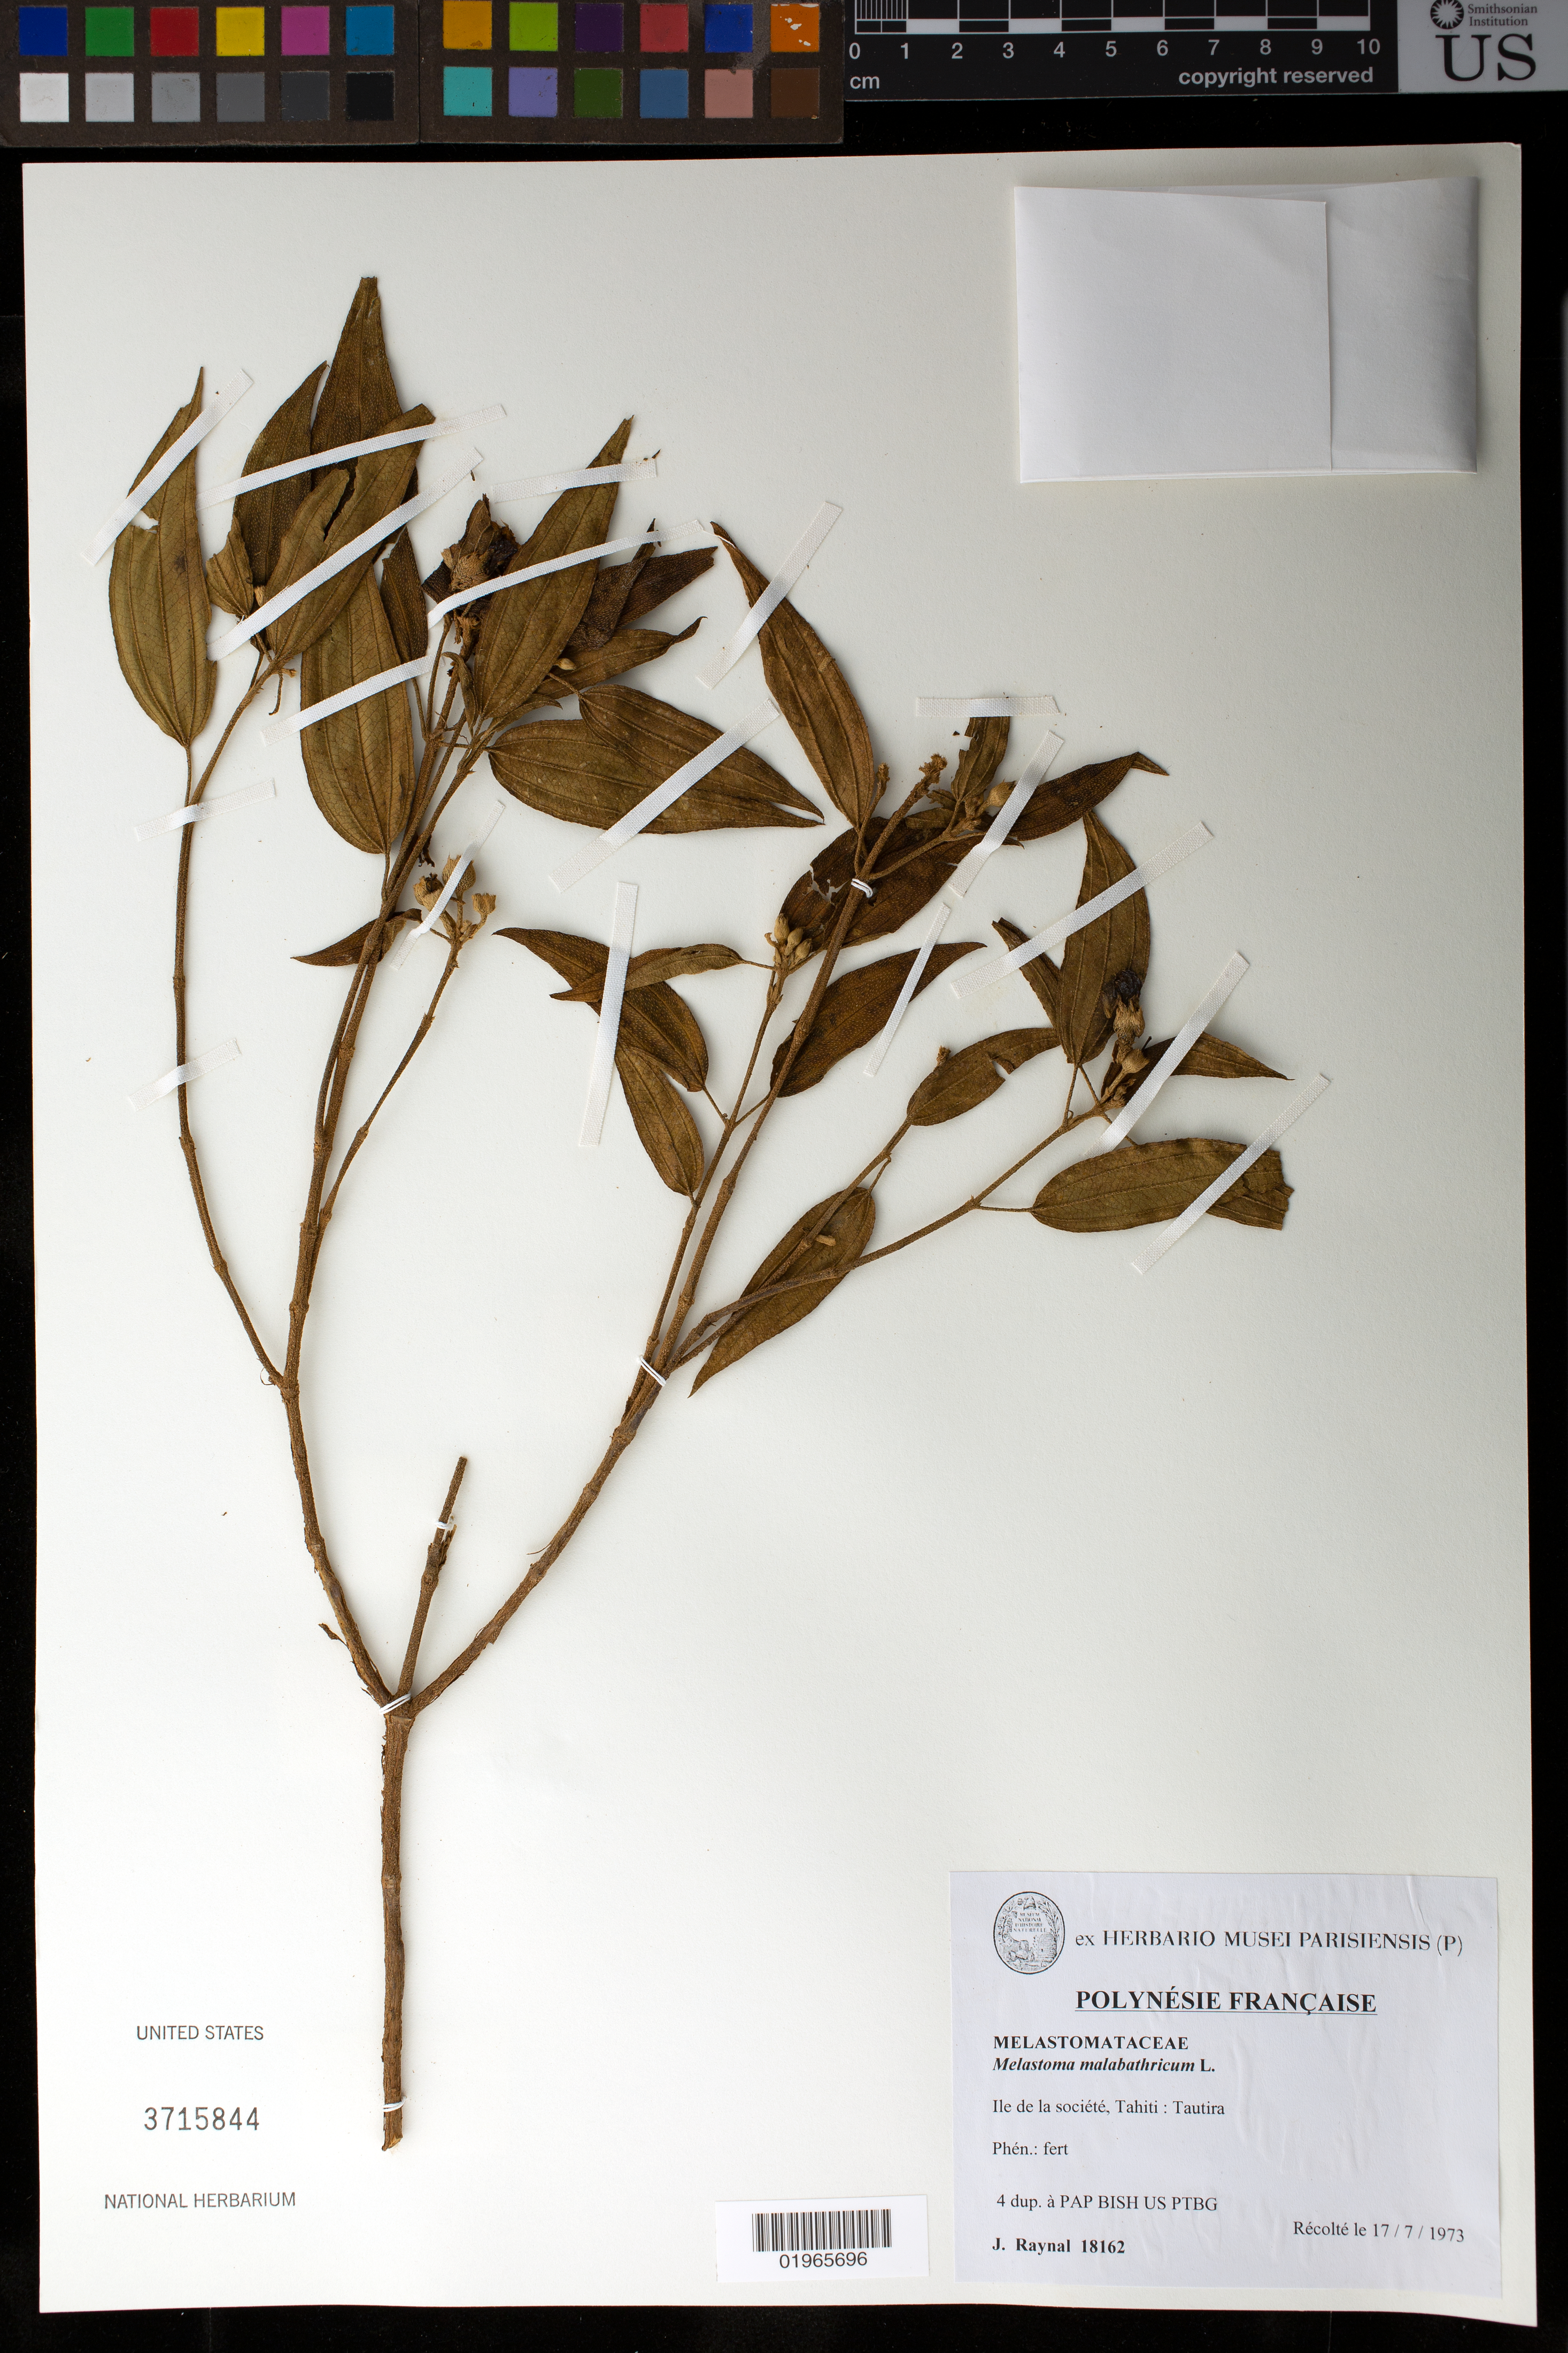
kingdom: Plantae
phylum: Tracheophyta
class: Magnoliopsida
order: Myrtales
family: Melastomataceae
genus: Melastoma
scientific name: Melastoma malabathricum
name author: L.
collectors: J. Raynal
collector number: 18162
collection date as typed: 17 Jul 1973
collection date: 1973-07-17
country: French Polynesia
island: Tahiti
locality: Tautira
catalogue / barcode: US 3715844